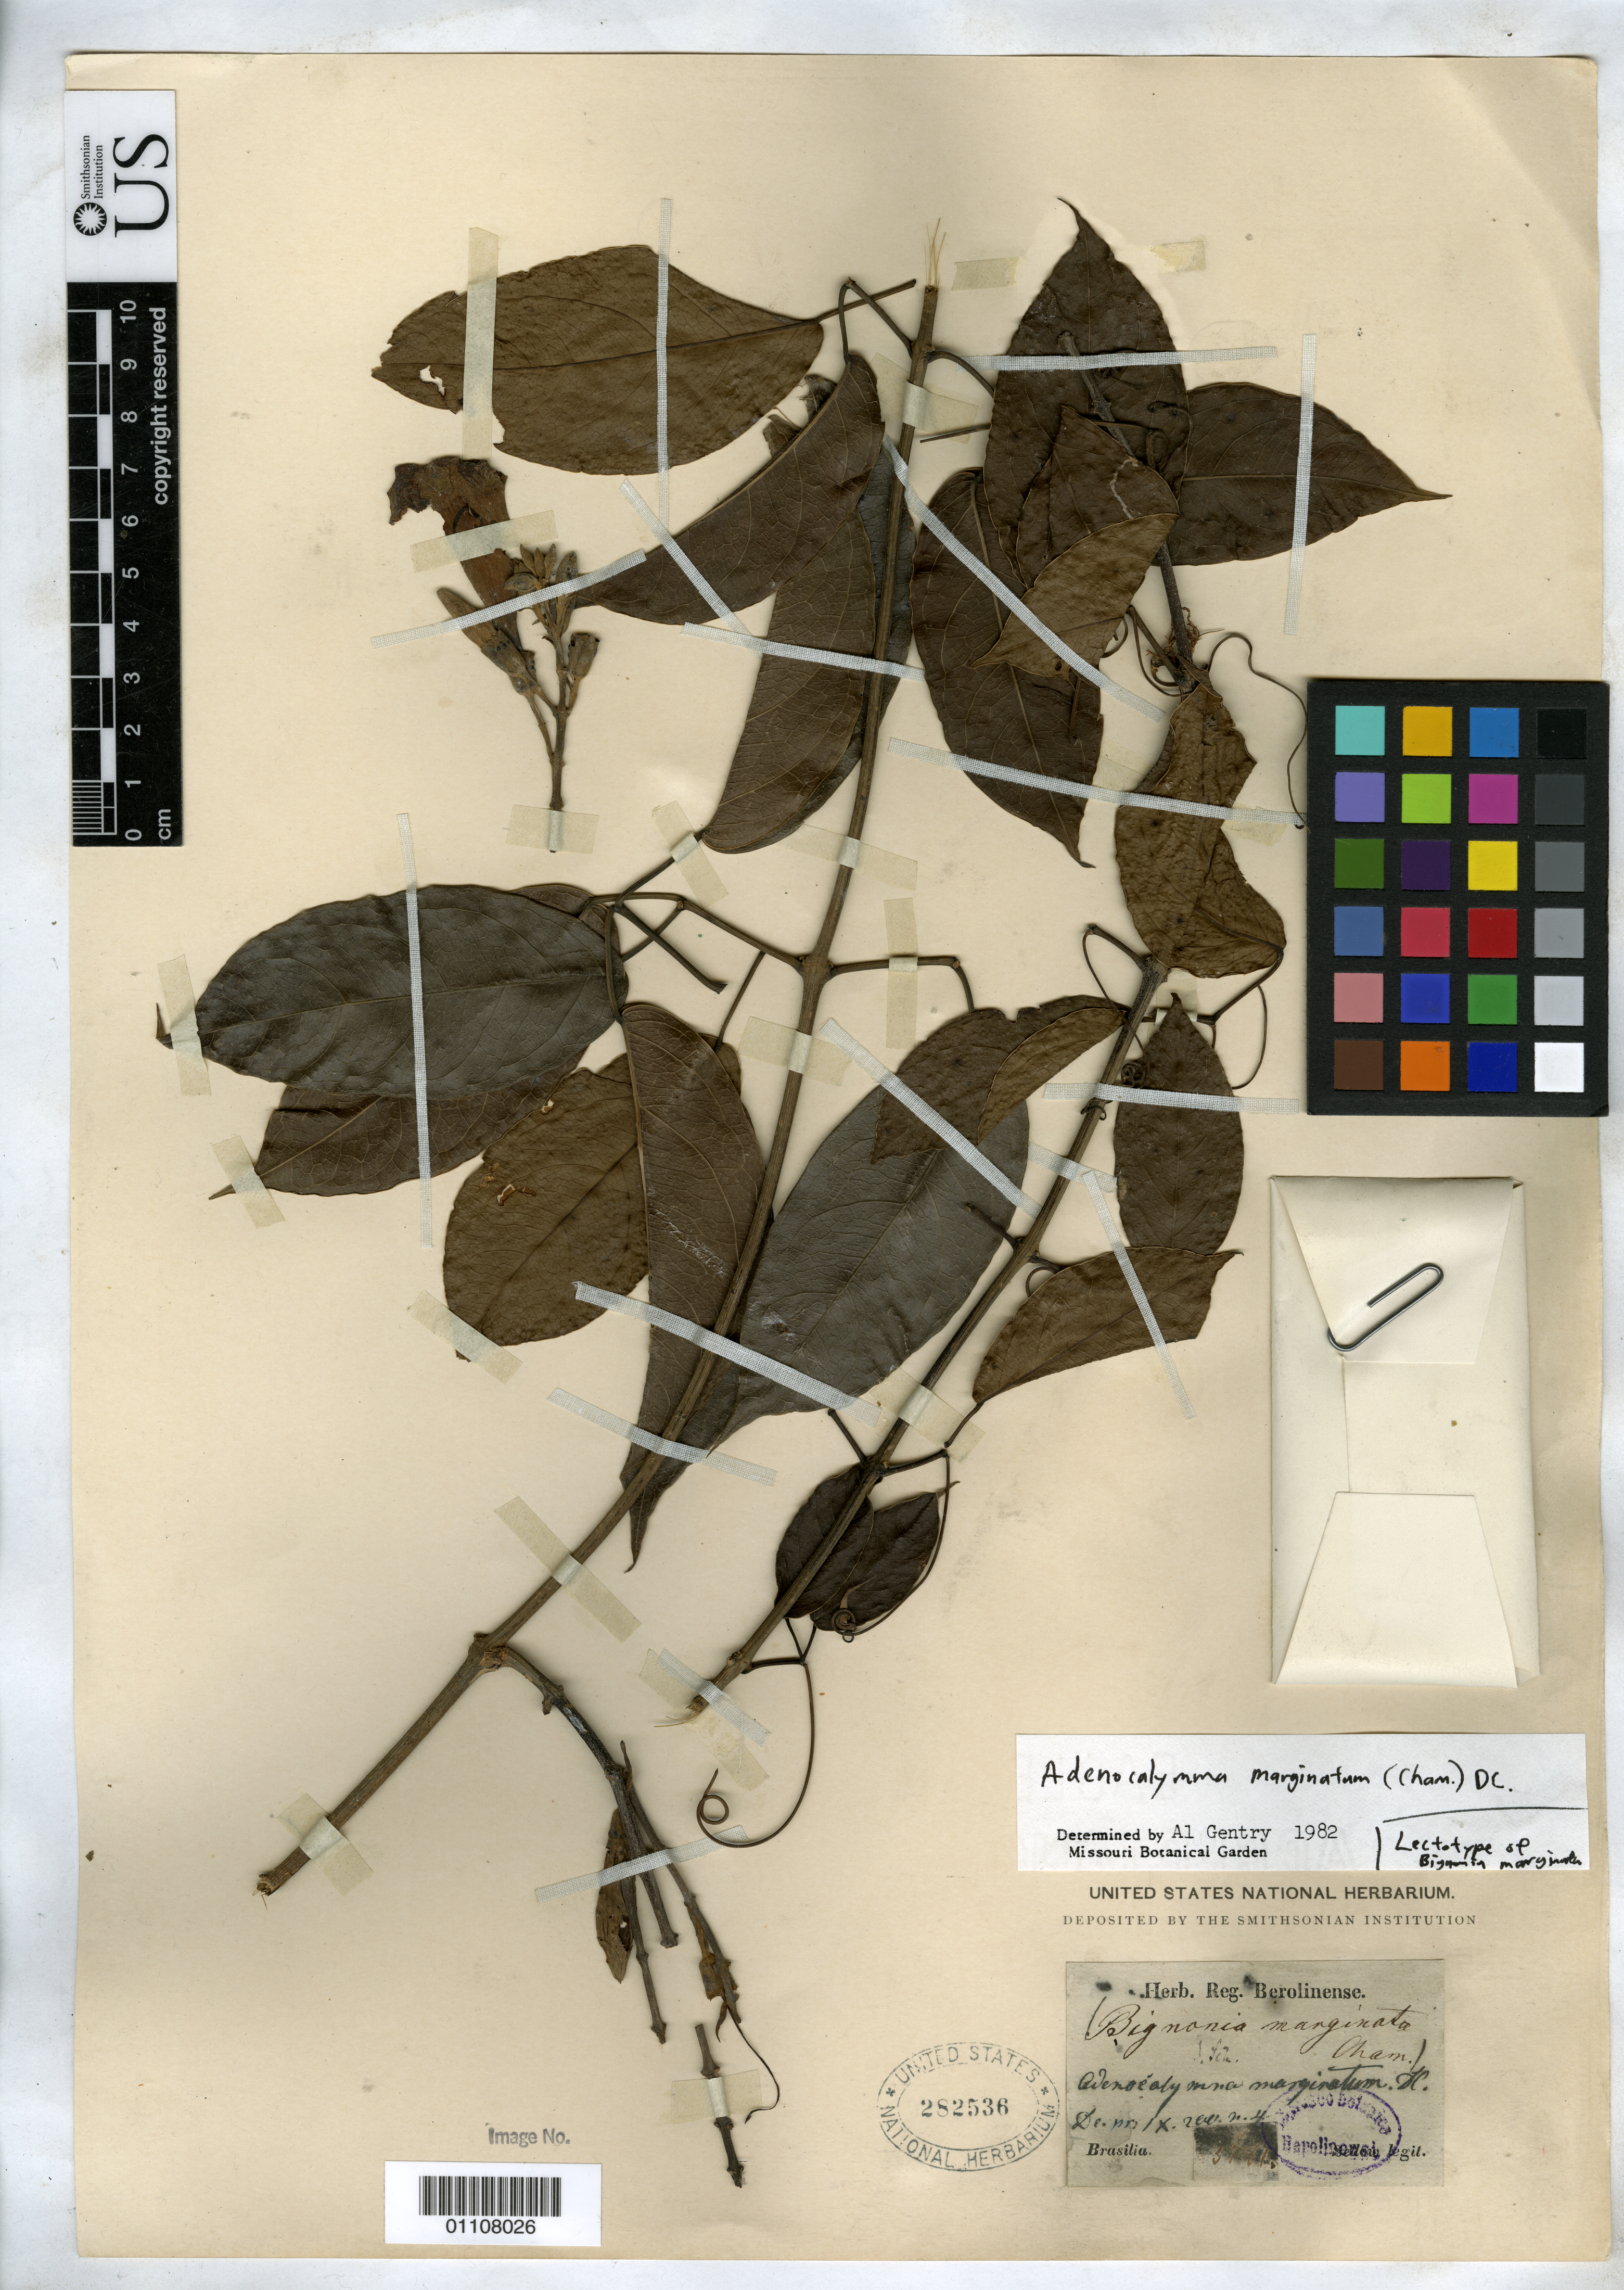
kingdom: Plantae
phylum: Tracheophyta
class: Magnoliopsida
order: Lamiales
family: Bignoniaceae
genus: Bignonia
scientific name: Bignonia marginata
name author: Cham.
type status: Syntype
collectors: F. Sellow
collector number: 3461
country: Brazil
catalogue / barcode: US 282536